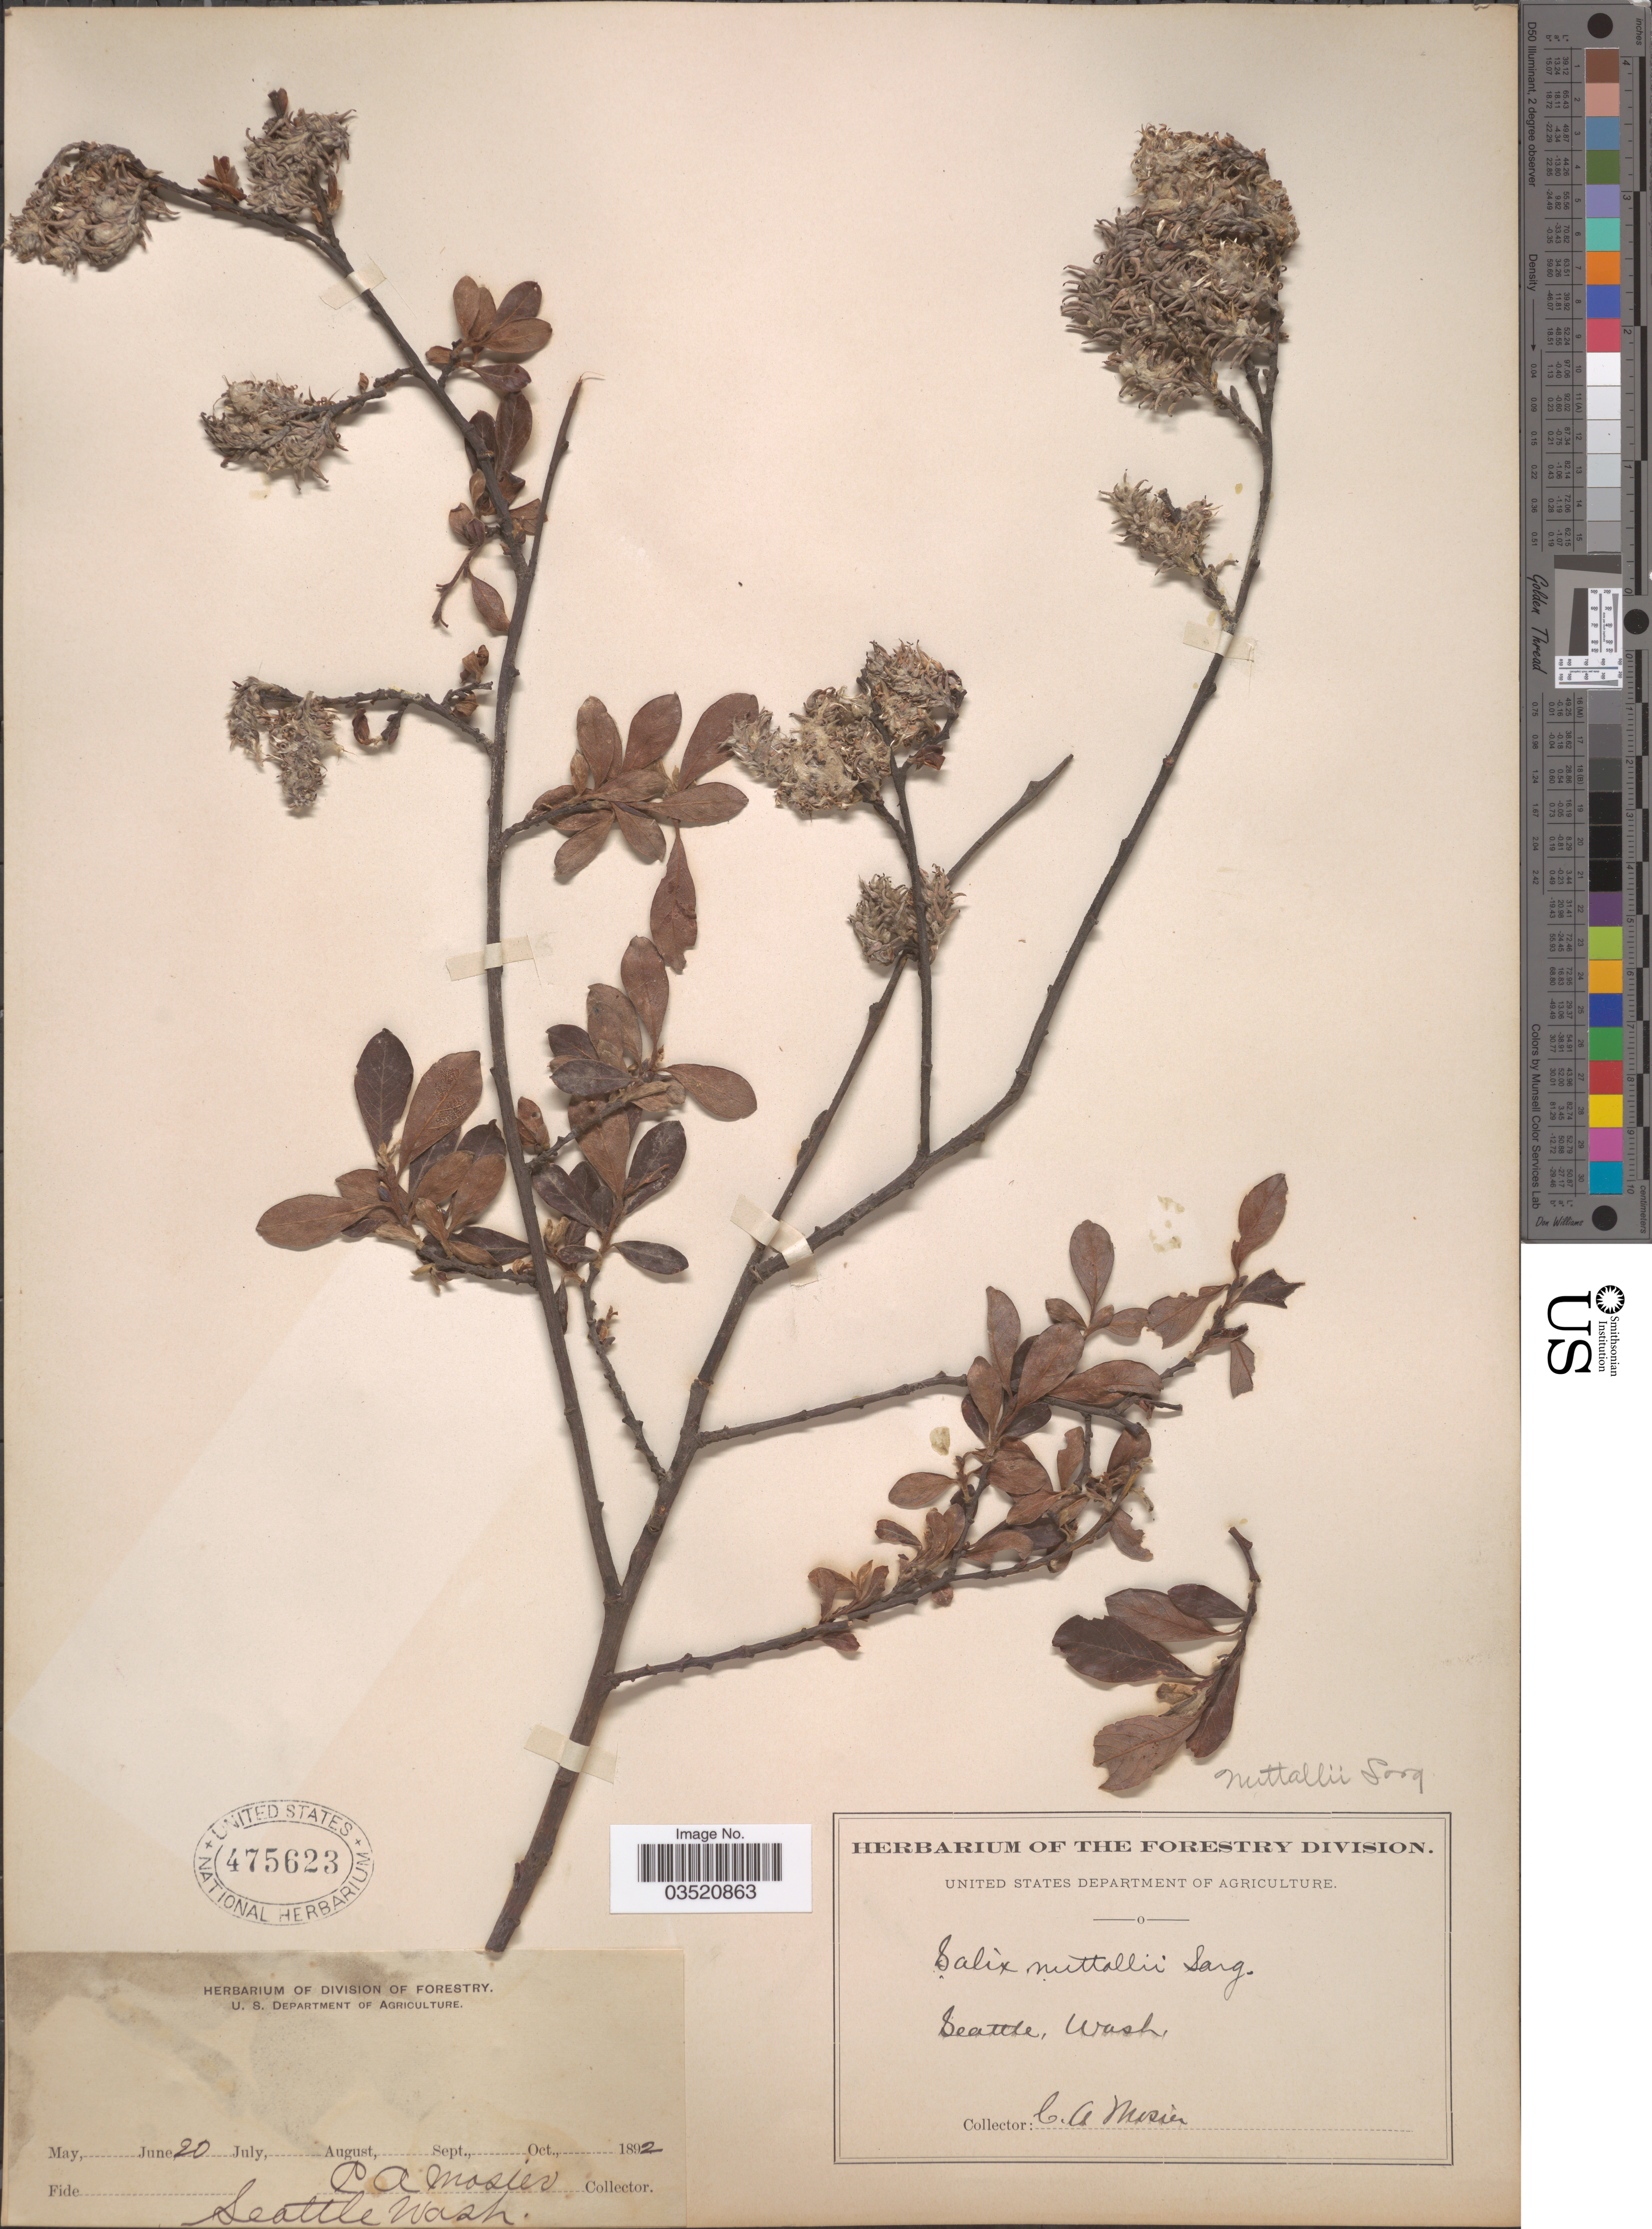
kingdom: Plantae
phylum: Tracheophyta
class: Magnoliopsida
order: Malpighiales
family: Salicaceae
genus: Salix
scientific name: Salix scouleriana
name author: Barratt ex Hook.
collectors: C. A. Mosier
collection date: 1892-06-20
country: United States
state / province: Washington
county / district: King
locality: Seattle.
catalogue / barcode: US 475623